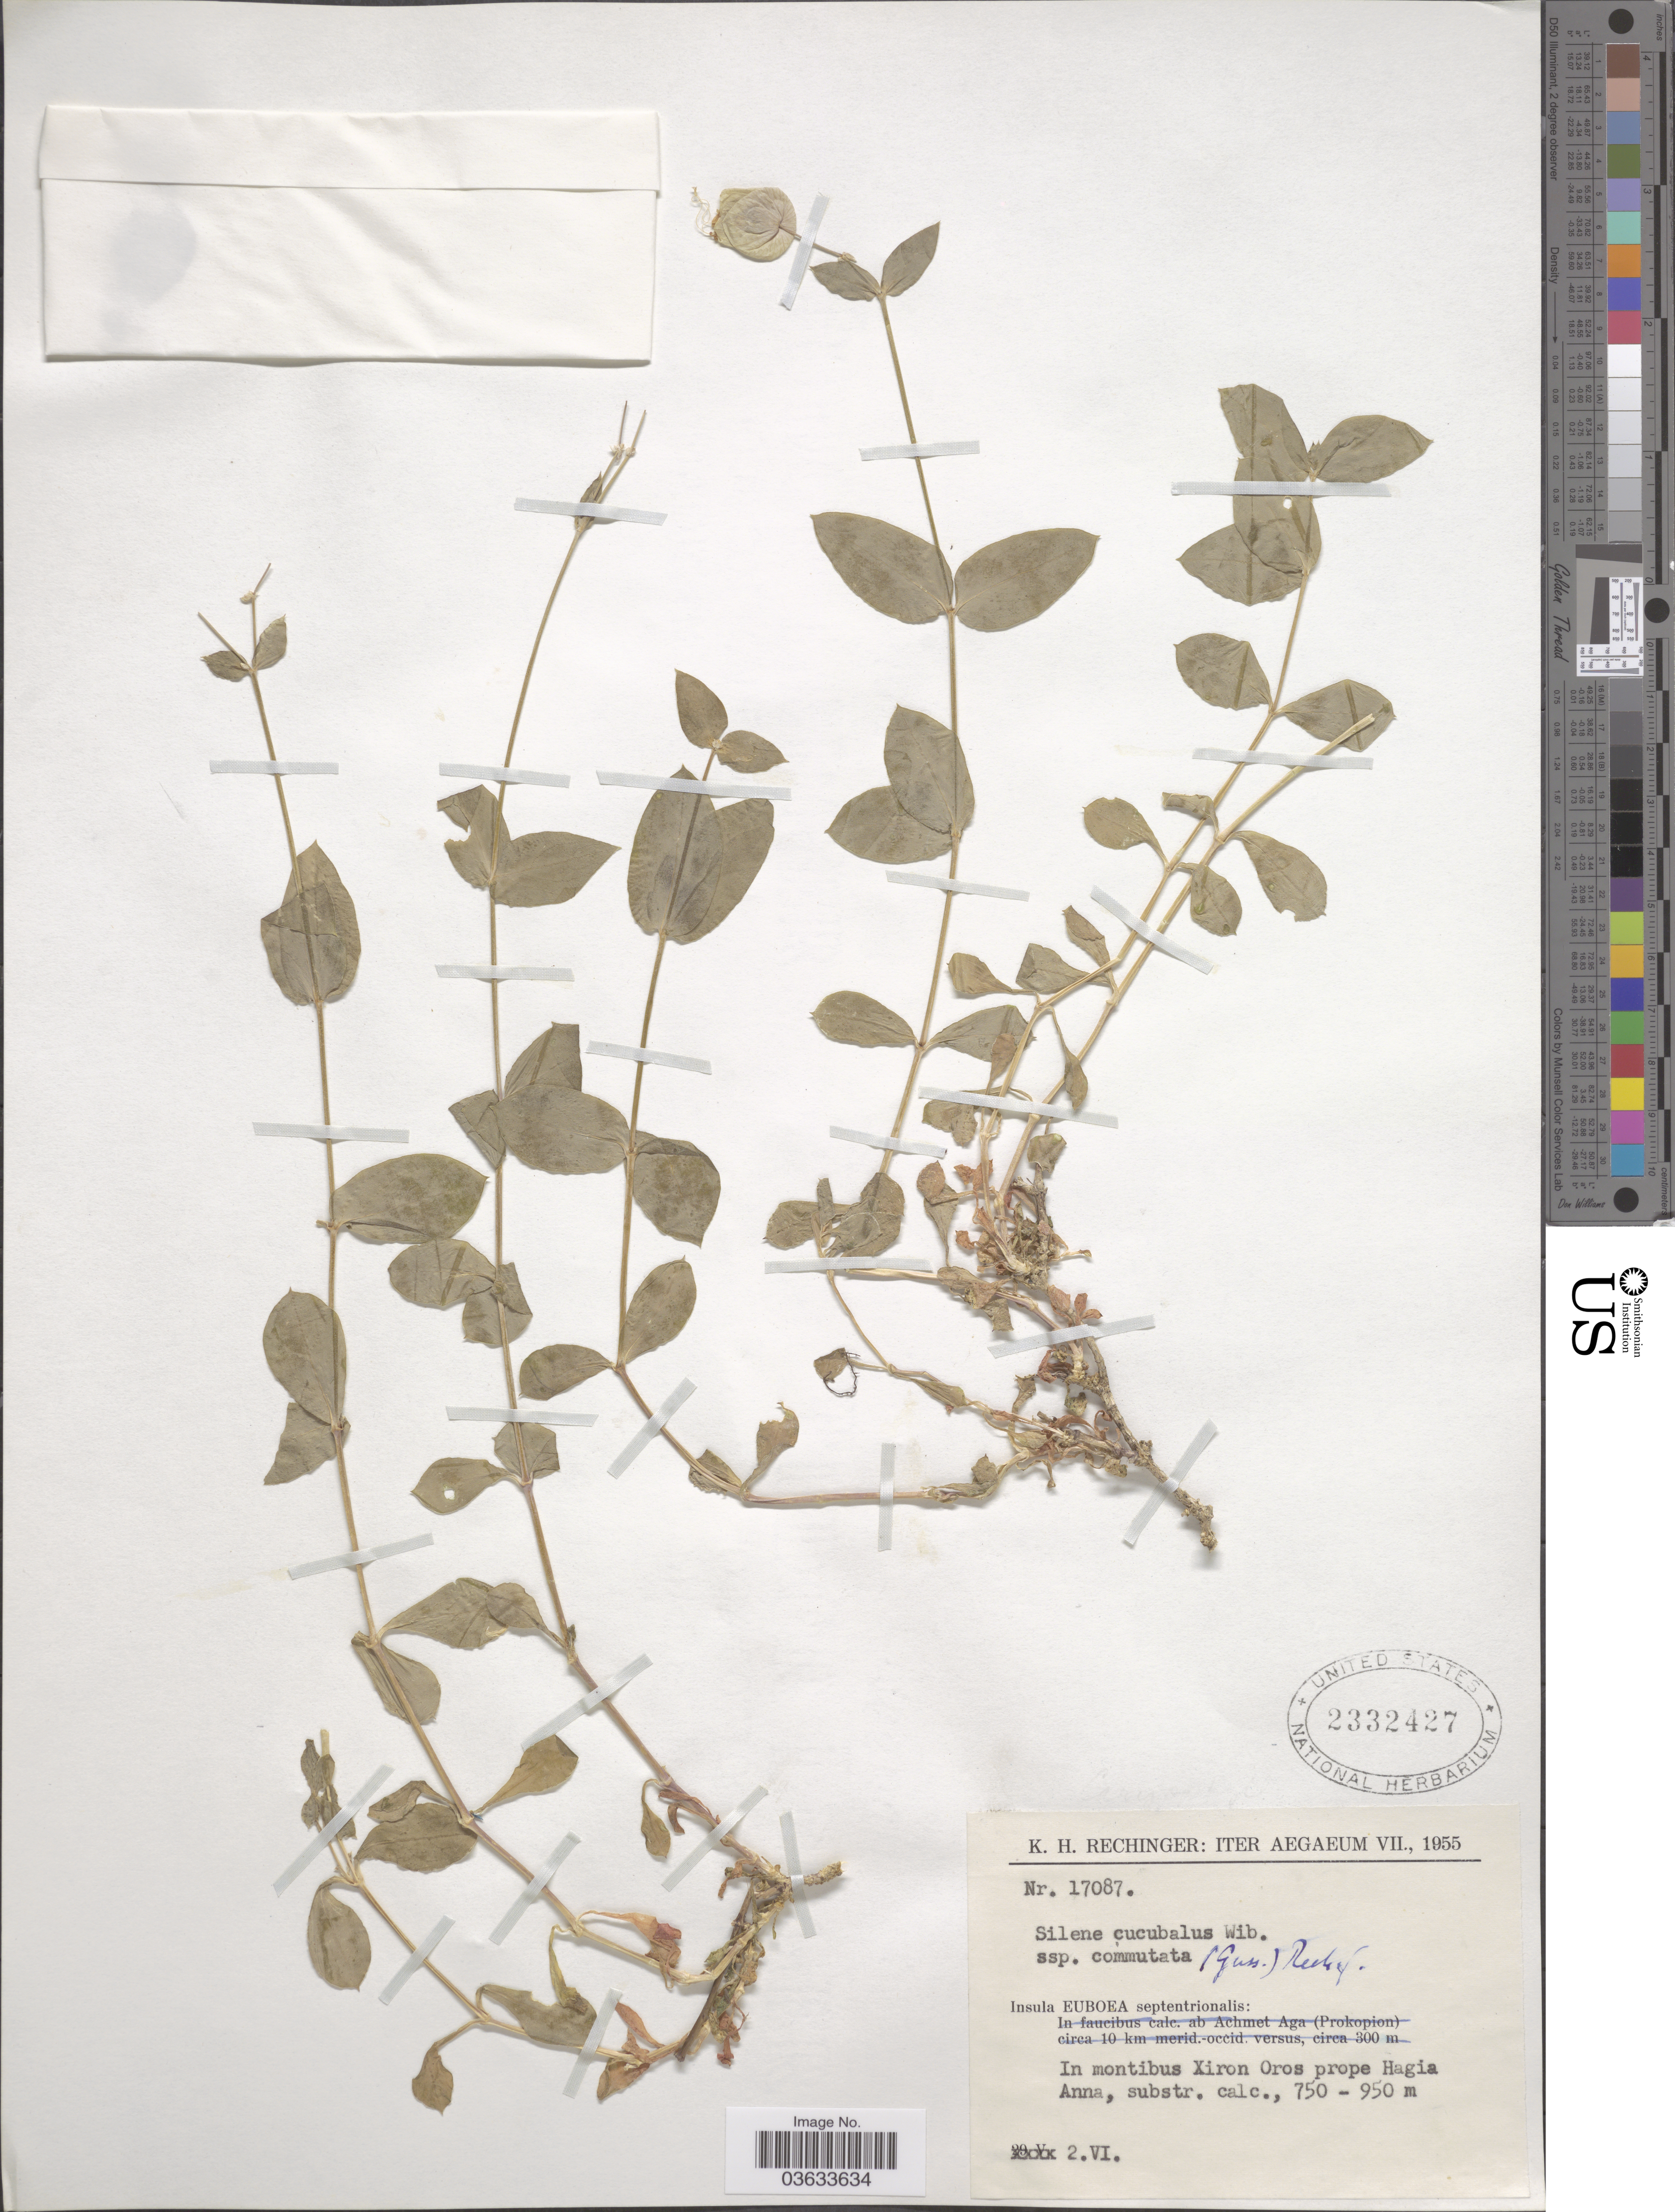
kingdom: Plantae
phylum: Tracheophyta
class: Magnoliopsida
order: Caryophyllales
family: Caryophyllaceae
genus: Silene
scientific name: Silene vulgaris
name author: (Moench) Garcke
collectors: K. H. Rechinger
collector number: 17087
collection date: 1955-06-02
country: Greece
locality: Iter Aegæum. Insula Euboea septentrionalis: In montibus Xiron Oros prope Hagia Anna, substr. calc.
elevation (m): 750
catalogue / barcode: US 2332427